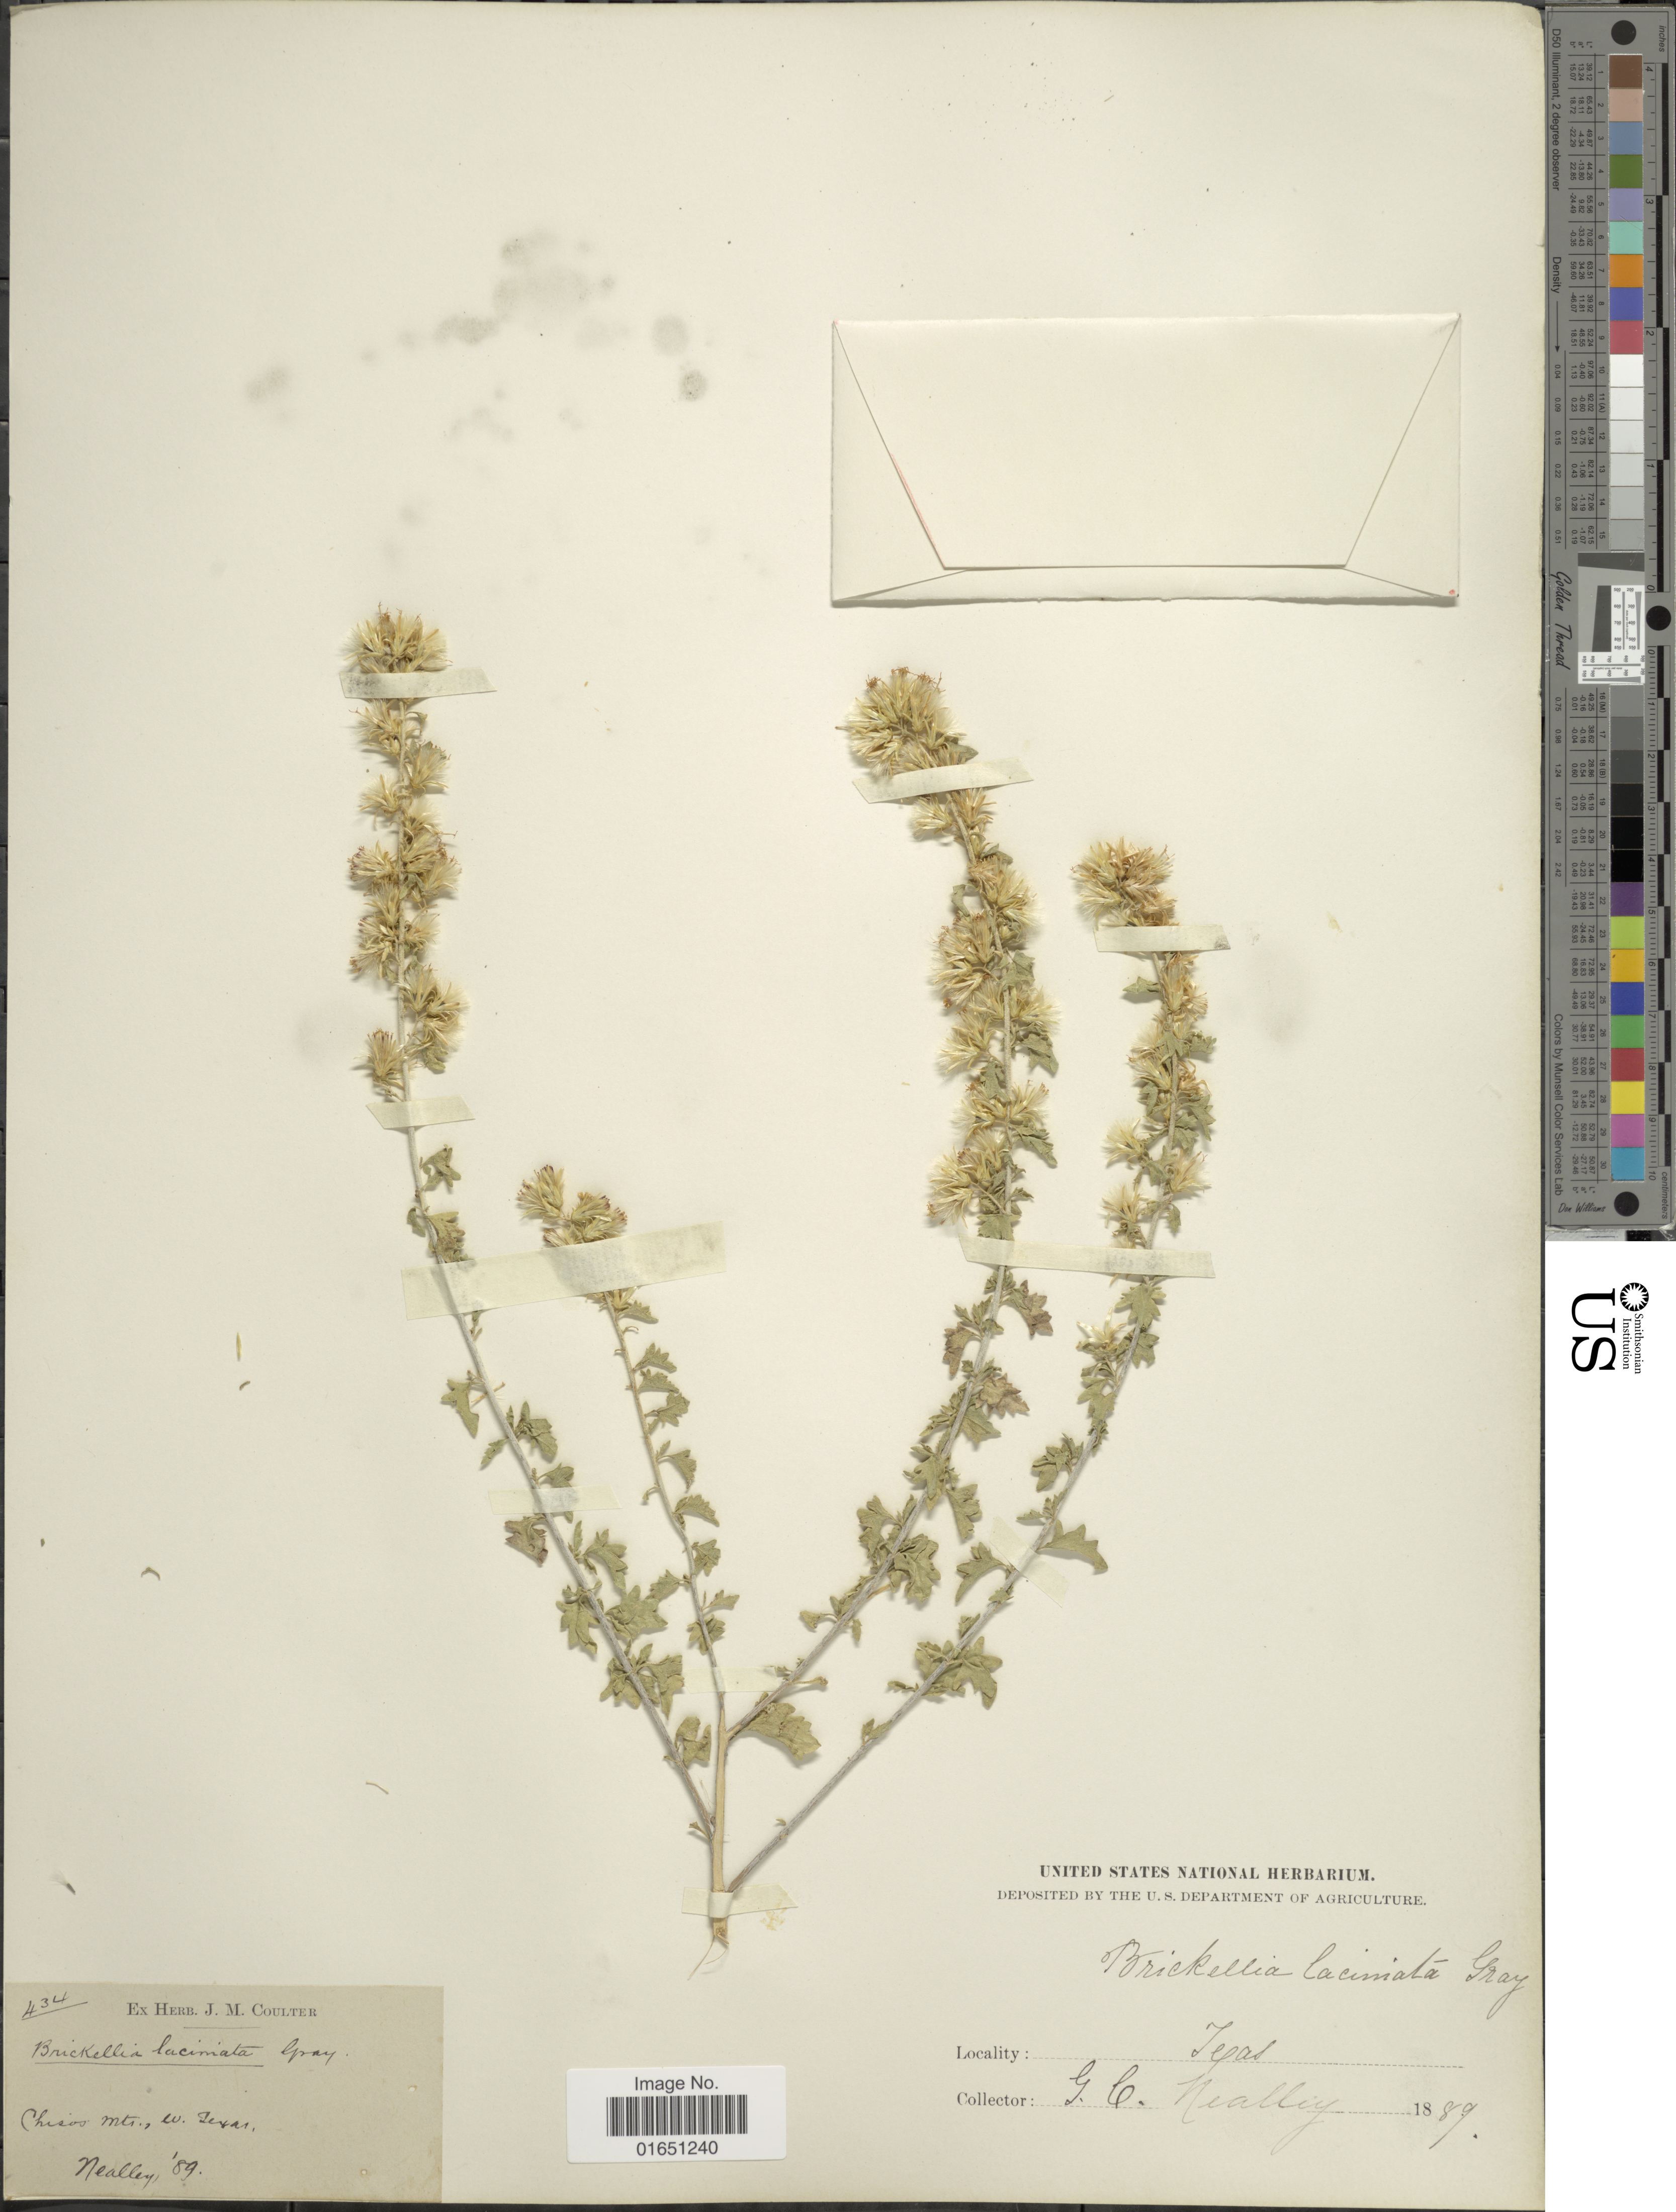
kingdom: Plantae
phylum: Tracheophyta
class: Magnoliopsida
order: Asterales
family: Asteraceae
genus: Brickellia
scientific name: Brickellia laciniata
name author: A. Gray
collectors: G. Neally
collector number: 434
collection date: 1889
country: United States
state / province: Texas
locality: Chisos Mts.